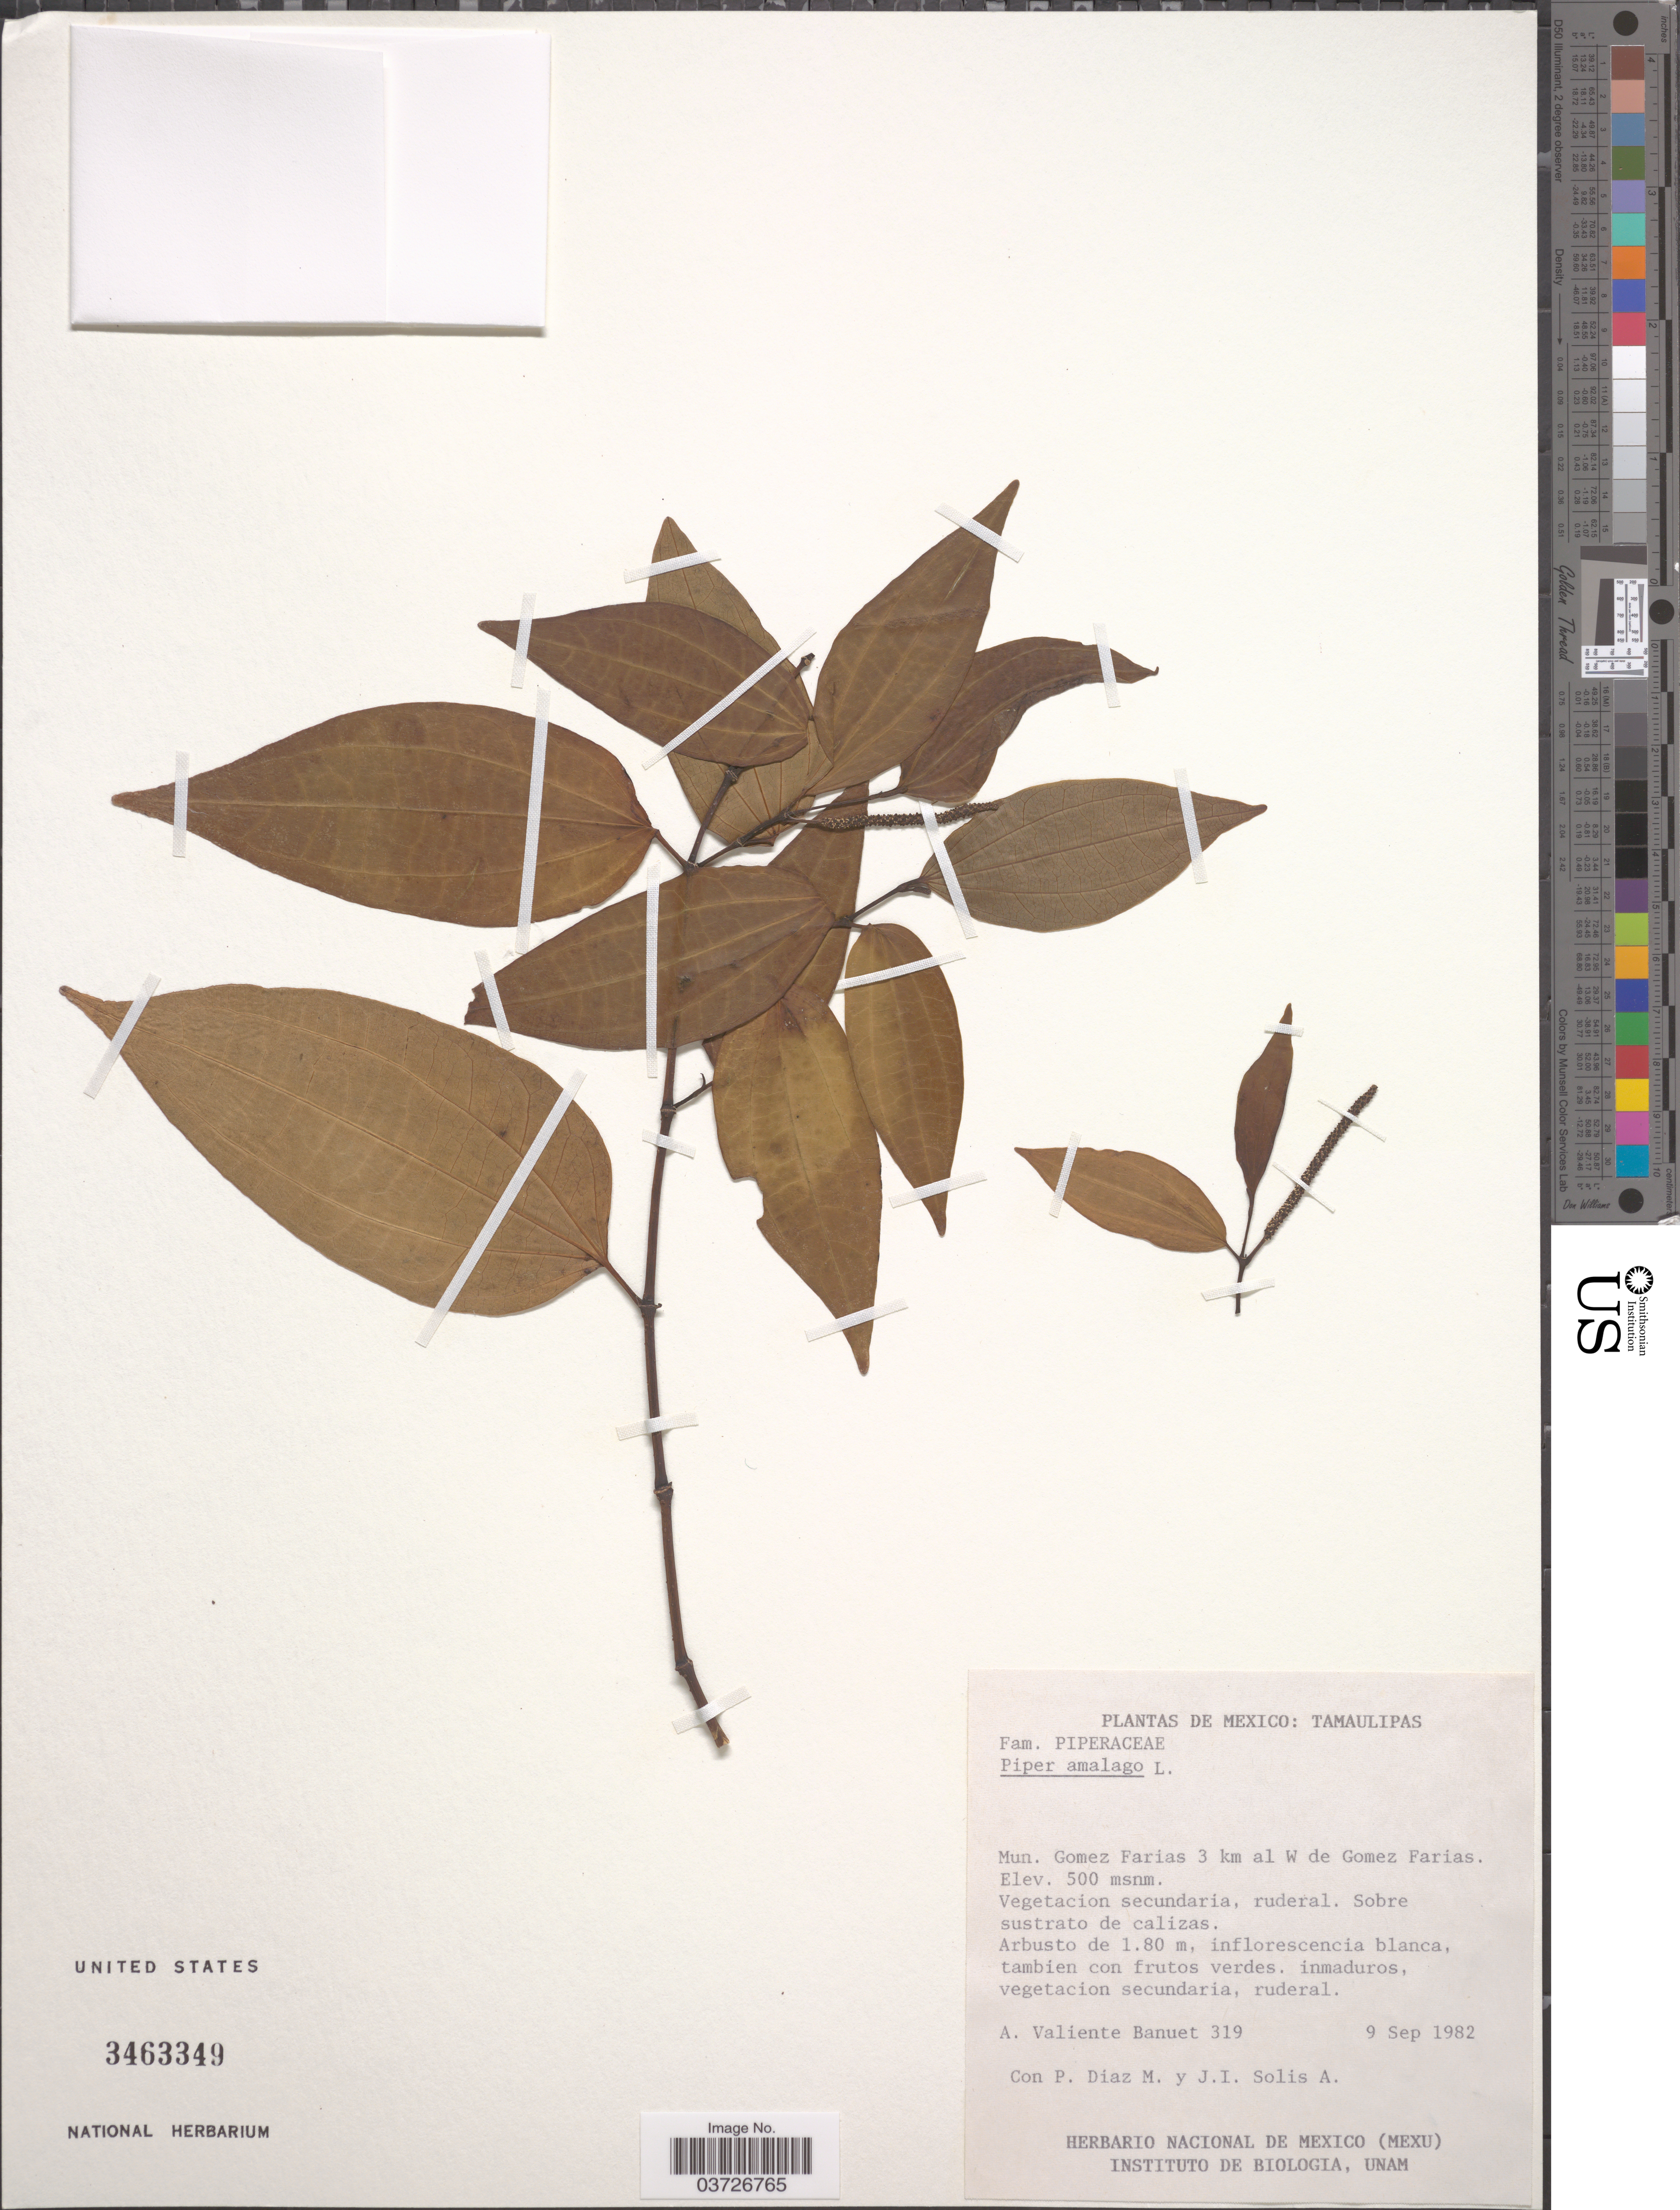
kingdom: Plantae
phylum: Tracheophyta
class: Magnoliopsida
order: Piperales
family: Piperaceae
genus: Piper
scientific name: Piper amalago var. medium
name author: (Jacq.) Yunck.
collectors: A. Valiente B., P. Diaz Maeda & J. I. Solis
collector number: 319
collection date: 1982-09-09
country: Mexico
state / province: Tamaulipas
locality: Mun. Gomez Farias 3 km al W de Gomez Farias.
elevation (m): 500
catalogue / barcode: US 3463349